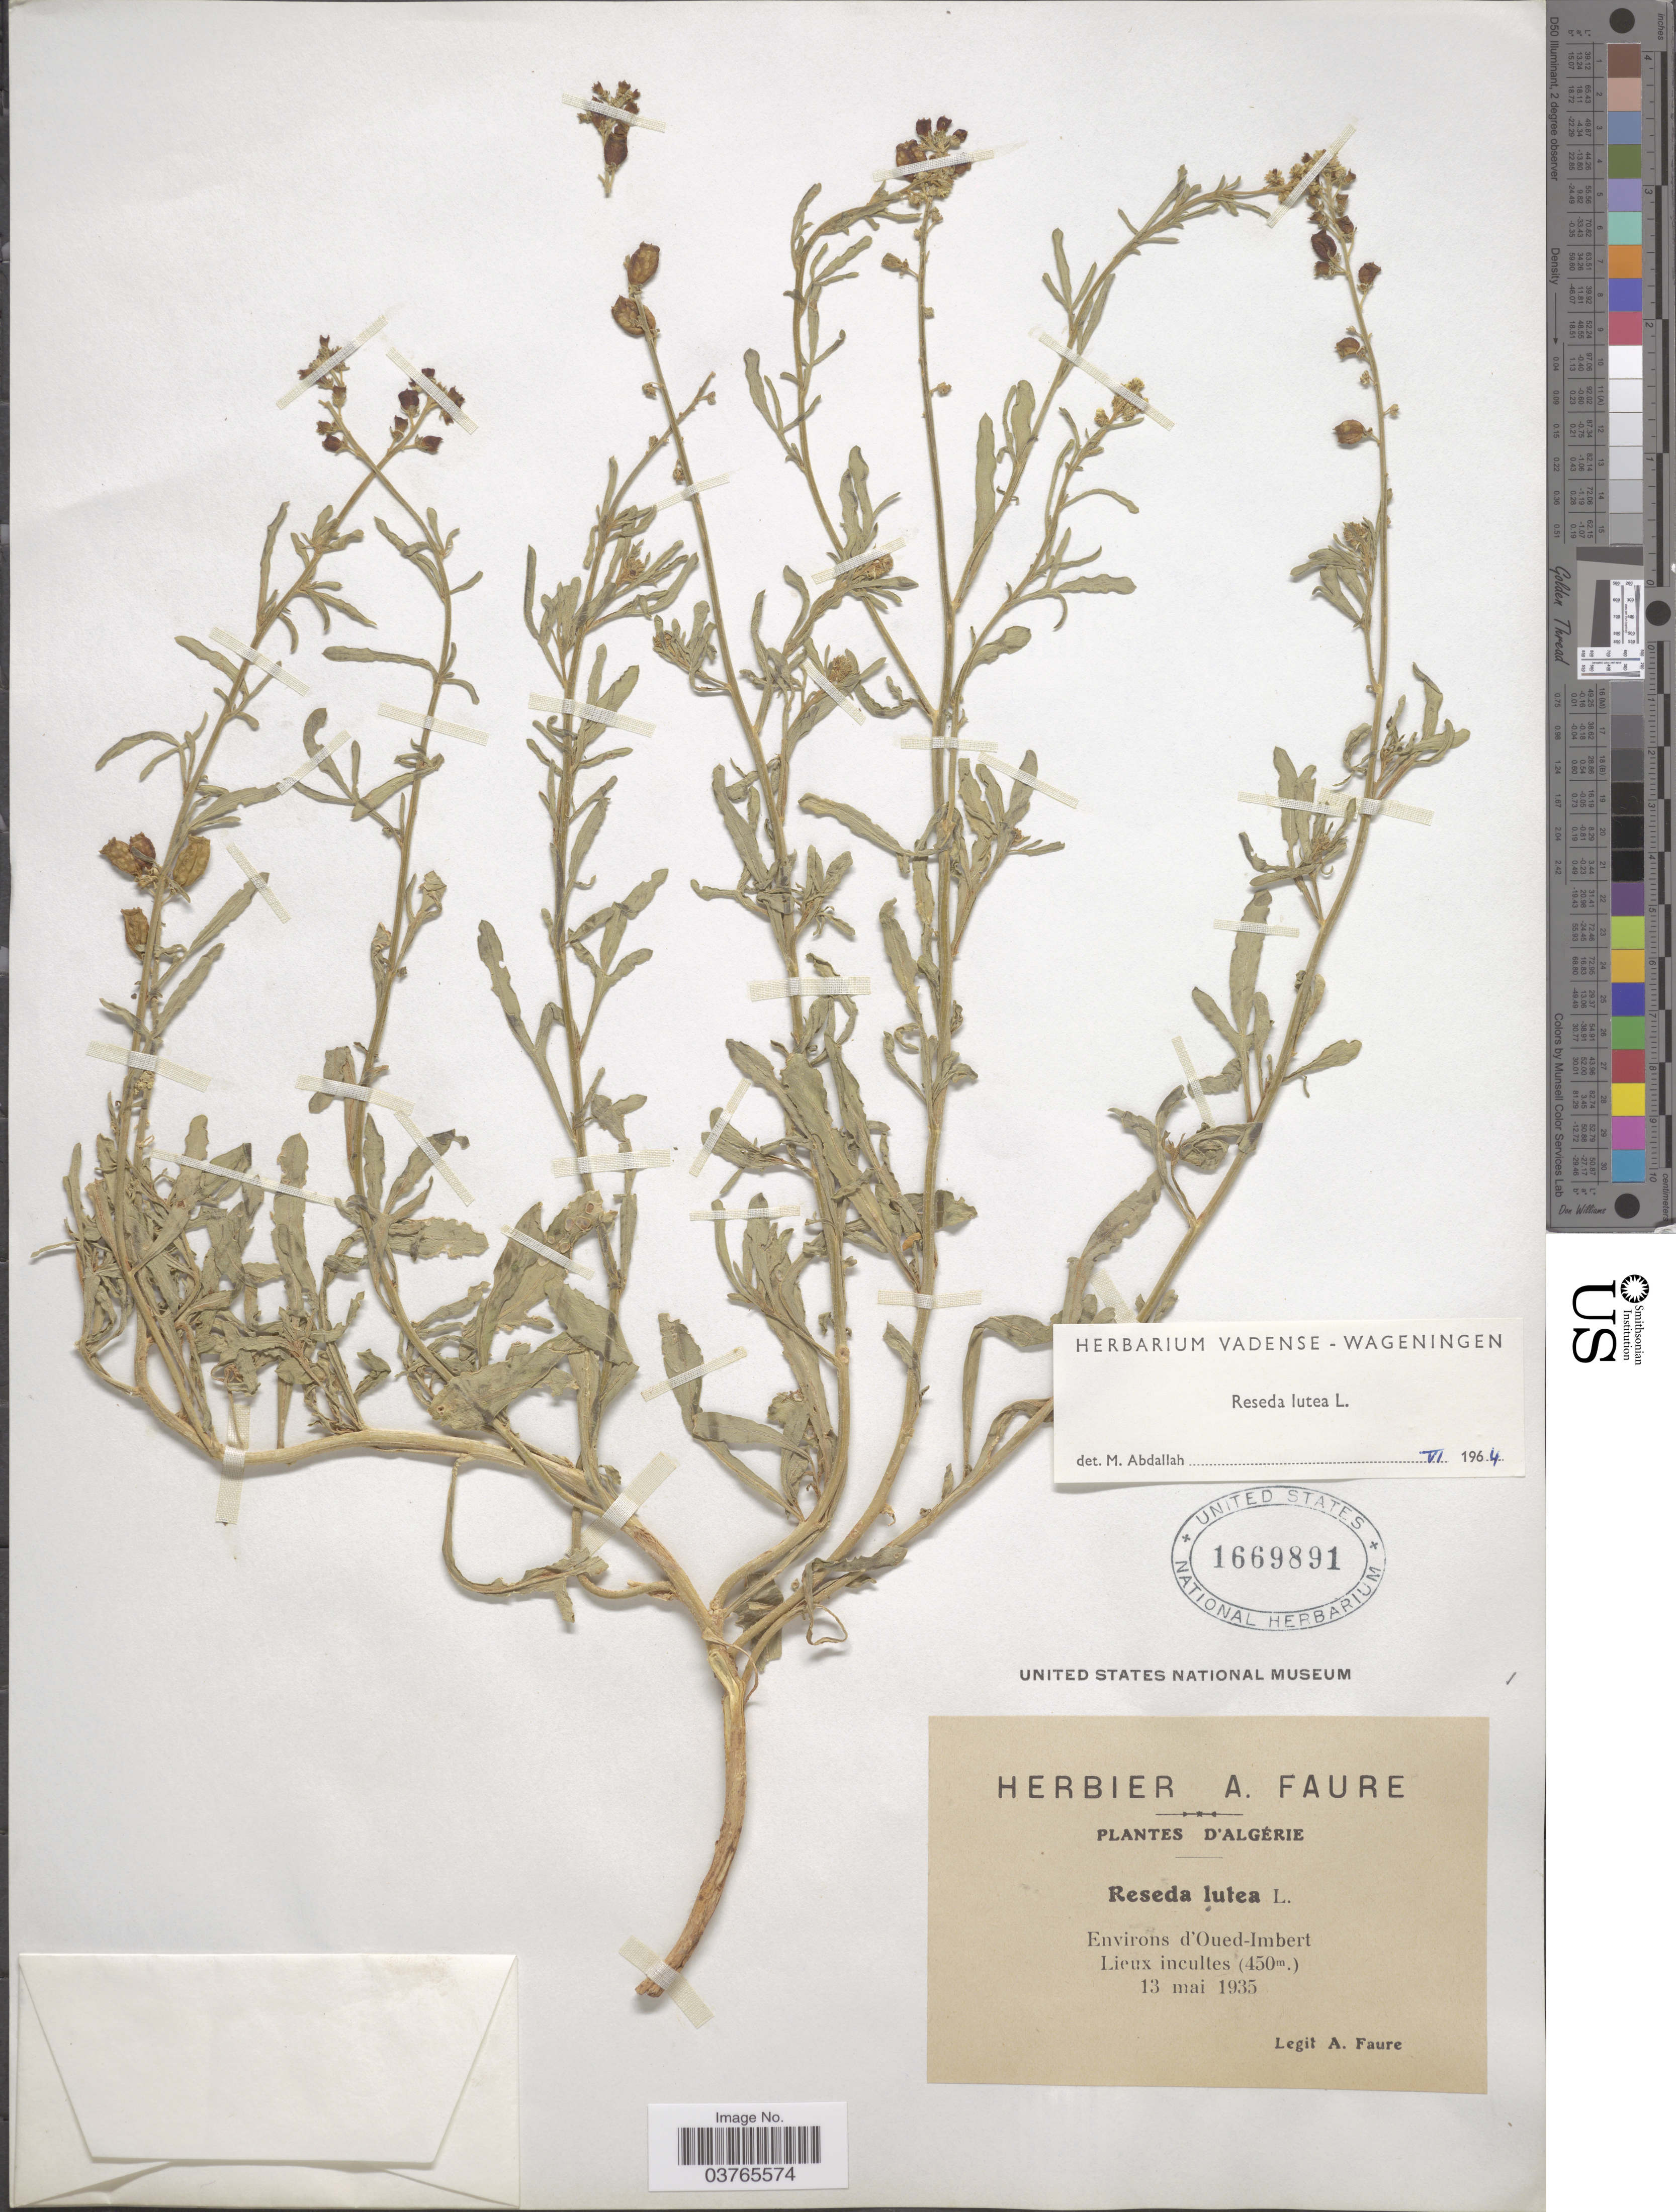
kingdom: Plantae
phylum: Tracheophyta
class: Magnoliopsida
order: Brassicales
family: Resedaceae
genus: Reseda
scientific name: Reseda lutea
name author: L.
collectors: A. Faure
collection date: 1935-05-13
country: Algeria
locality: Environs d'Oued-Imbert. Lieux incultes.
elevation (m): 450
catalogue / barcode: US 1669891